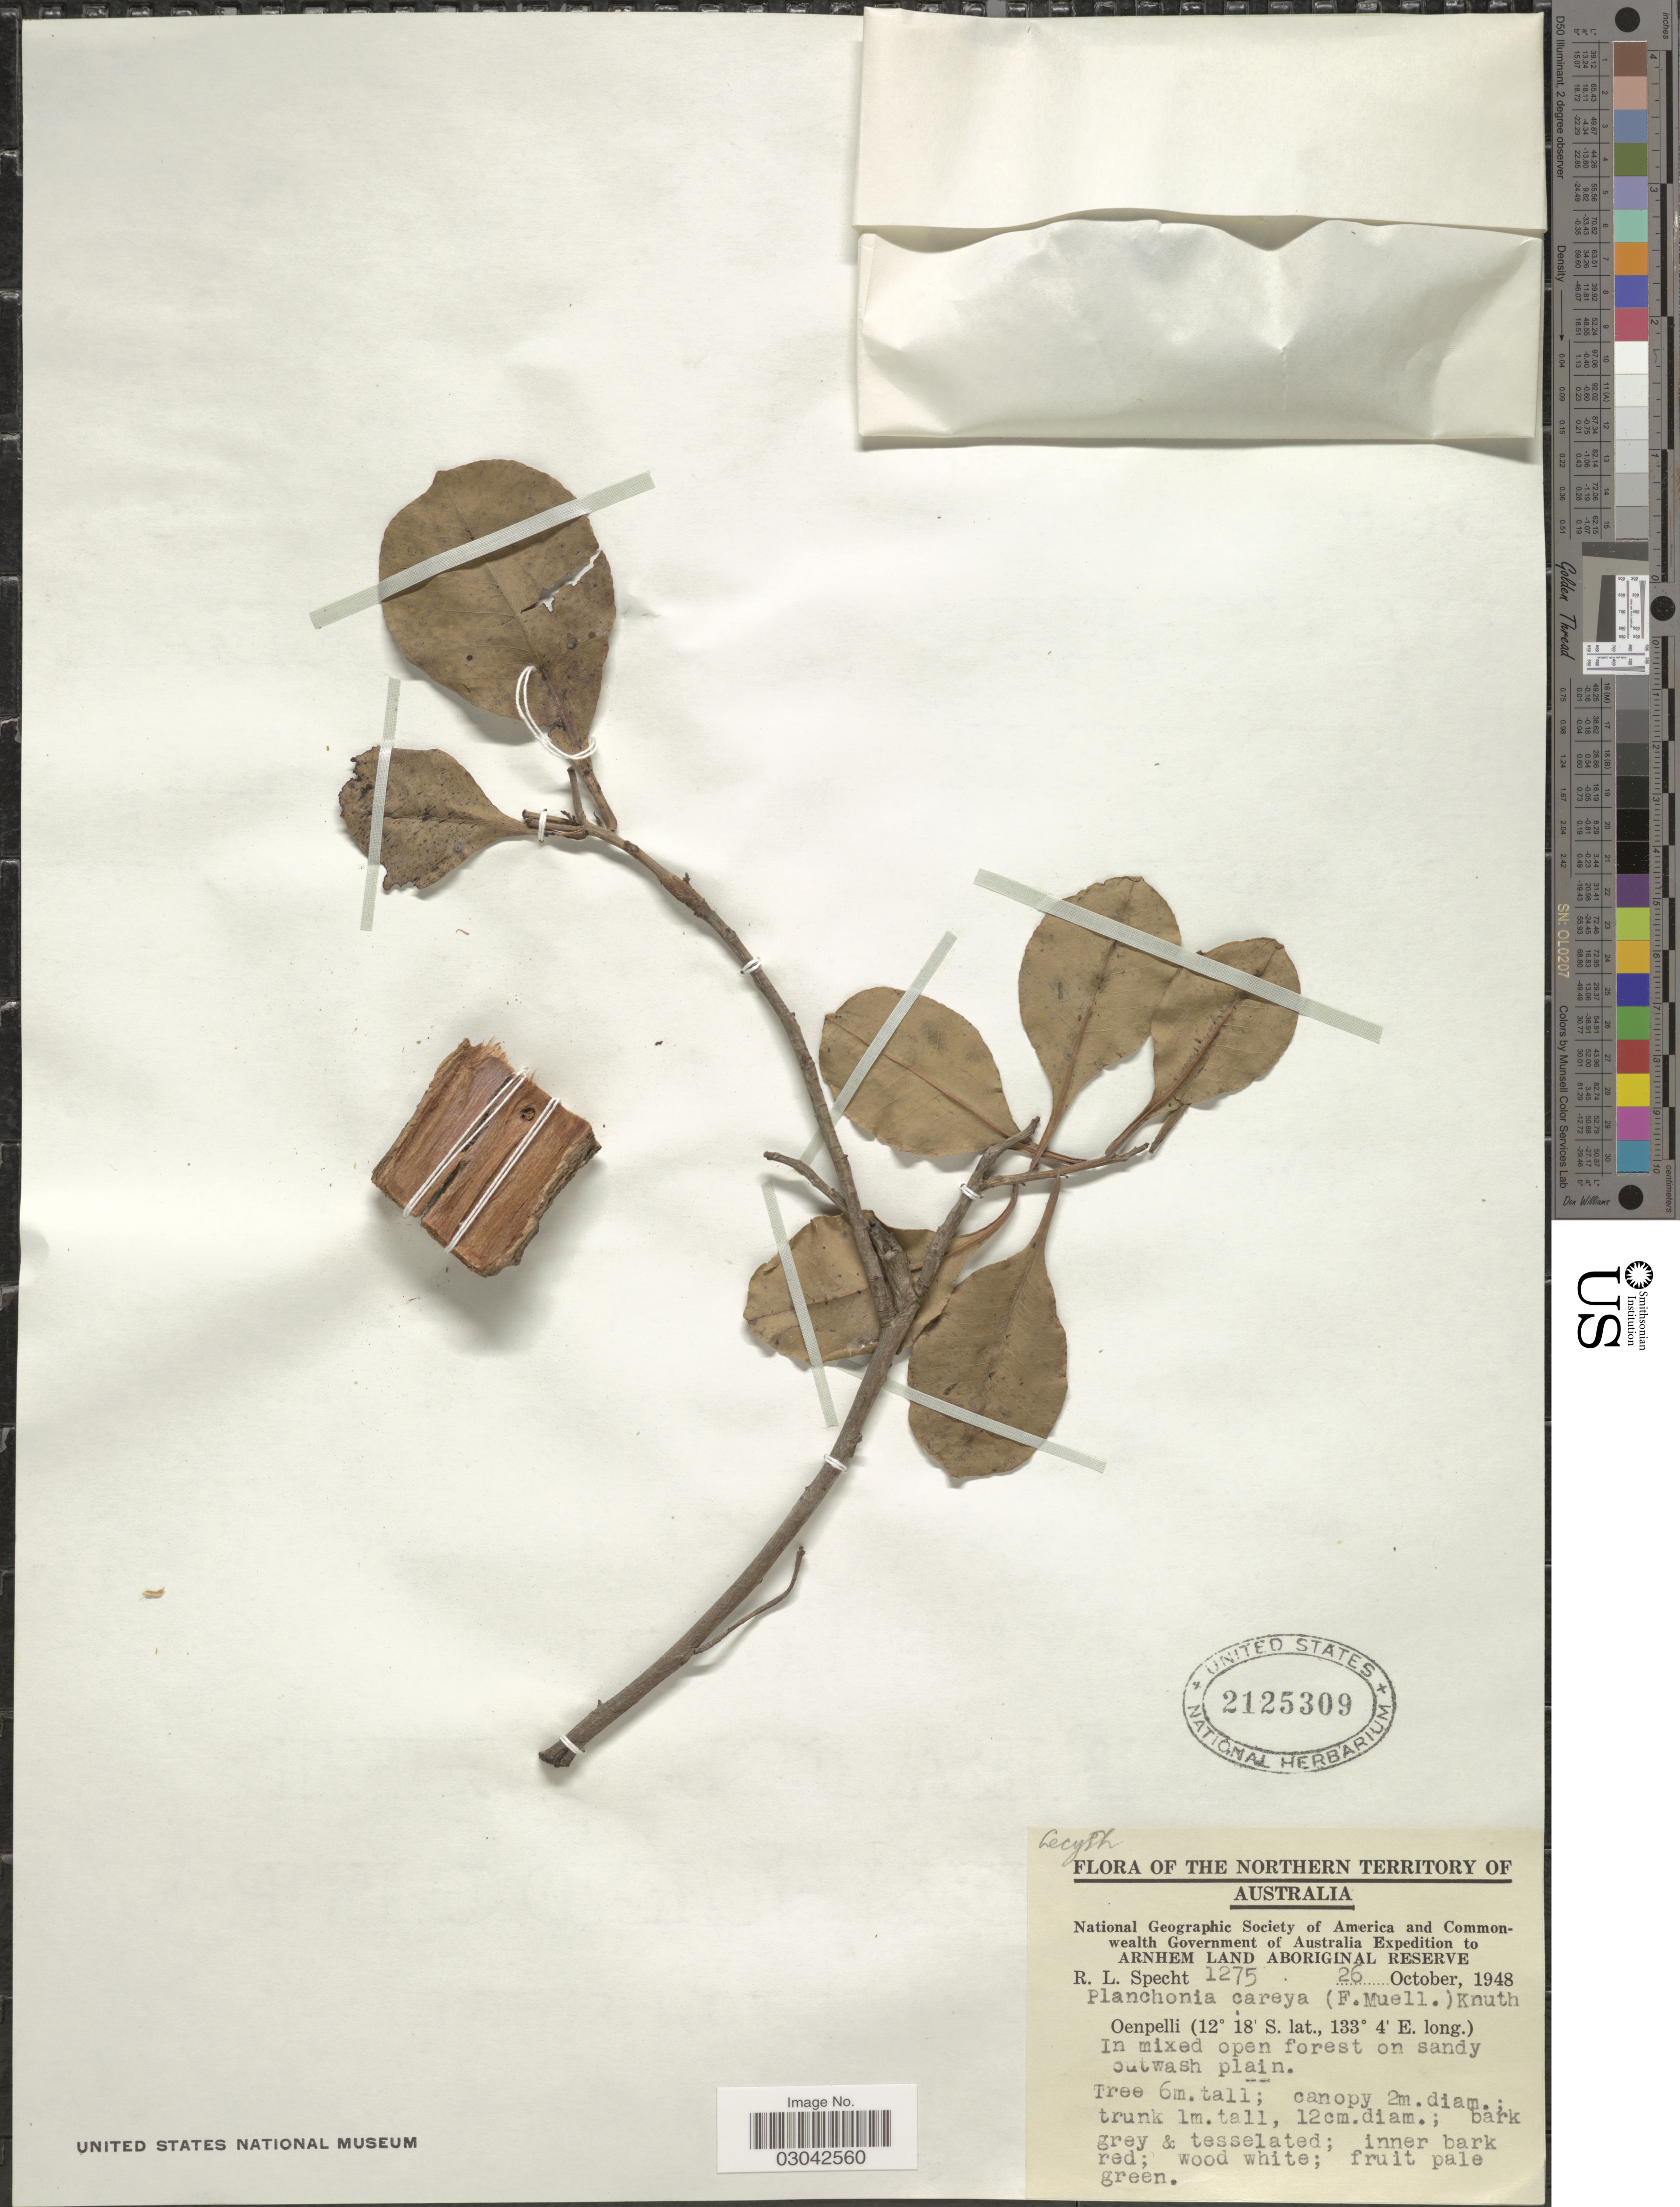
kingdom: Plantae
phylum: Tracheophyta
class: Magnoliopsida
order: Ericales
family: Lecythidaceae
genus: Planchonia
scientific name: Planchonia careya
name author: (F. Muell.) R. Knuth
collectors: R. L. Specht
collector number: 1275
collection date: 1948-10-26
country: Australia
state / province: Northern Territory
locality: Arnhem Land Aboriginal Reserve. Oenpelli.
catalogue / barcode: US 2125309